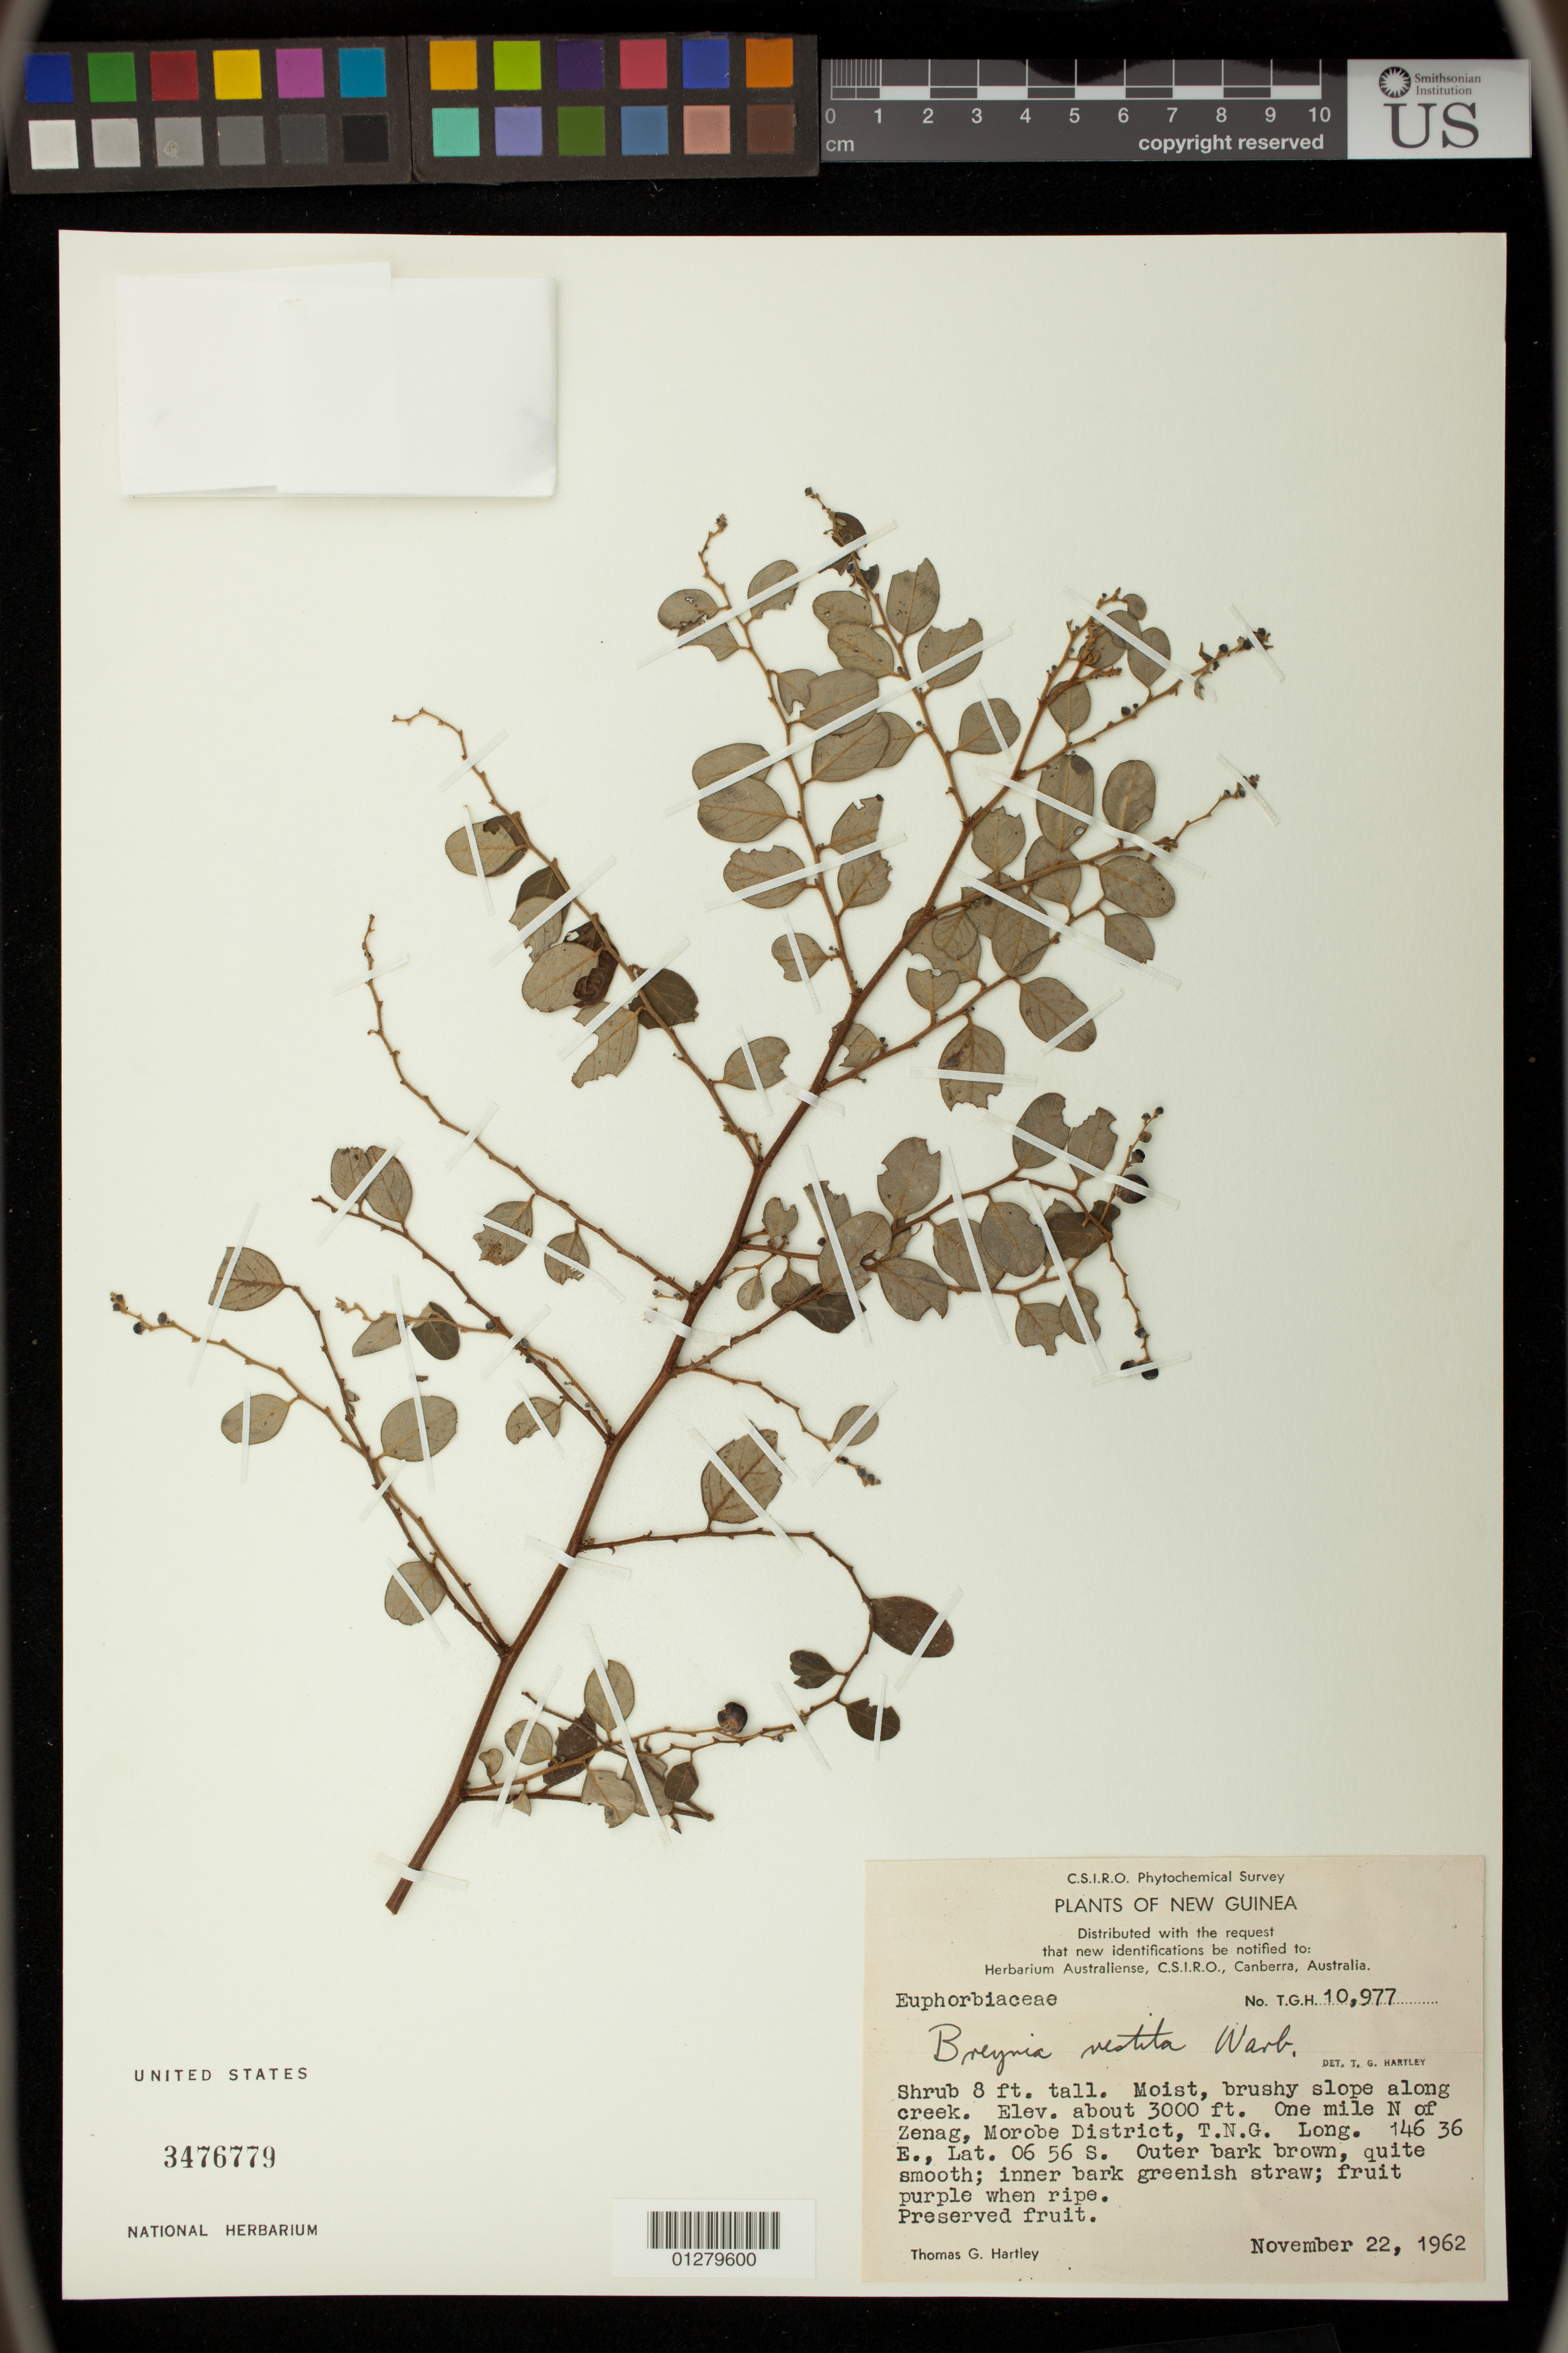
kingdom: Plantae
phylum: Tracheophyta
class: Magnoliopsida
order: Malpighiales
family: Phyllanthaceae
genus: Breynia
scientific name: Breynia vestita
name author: Warb.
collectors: T. G. Hartley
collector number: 10977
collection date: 1962-11-22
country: Papua New Guinea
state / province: Morobe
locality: One mile N of Zenag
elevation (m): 914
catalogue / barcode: US 3476779